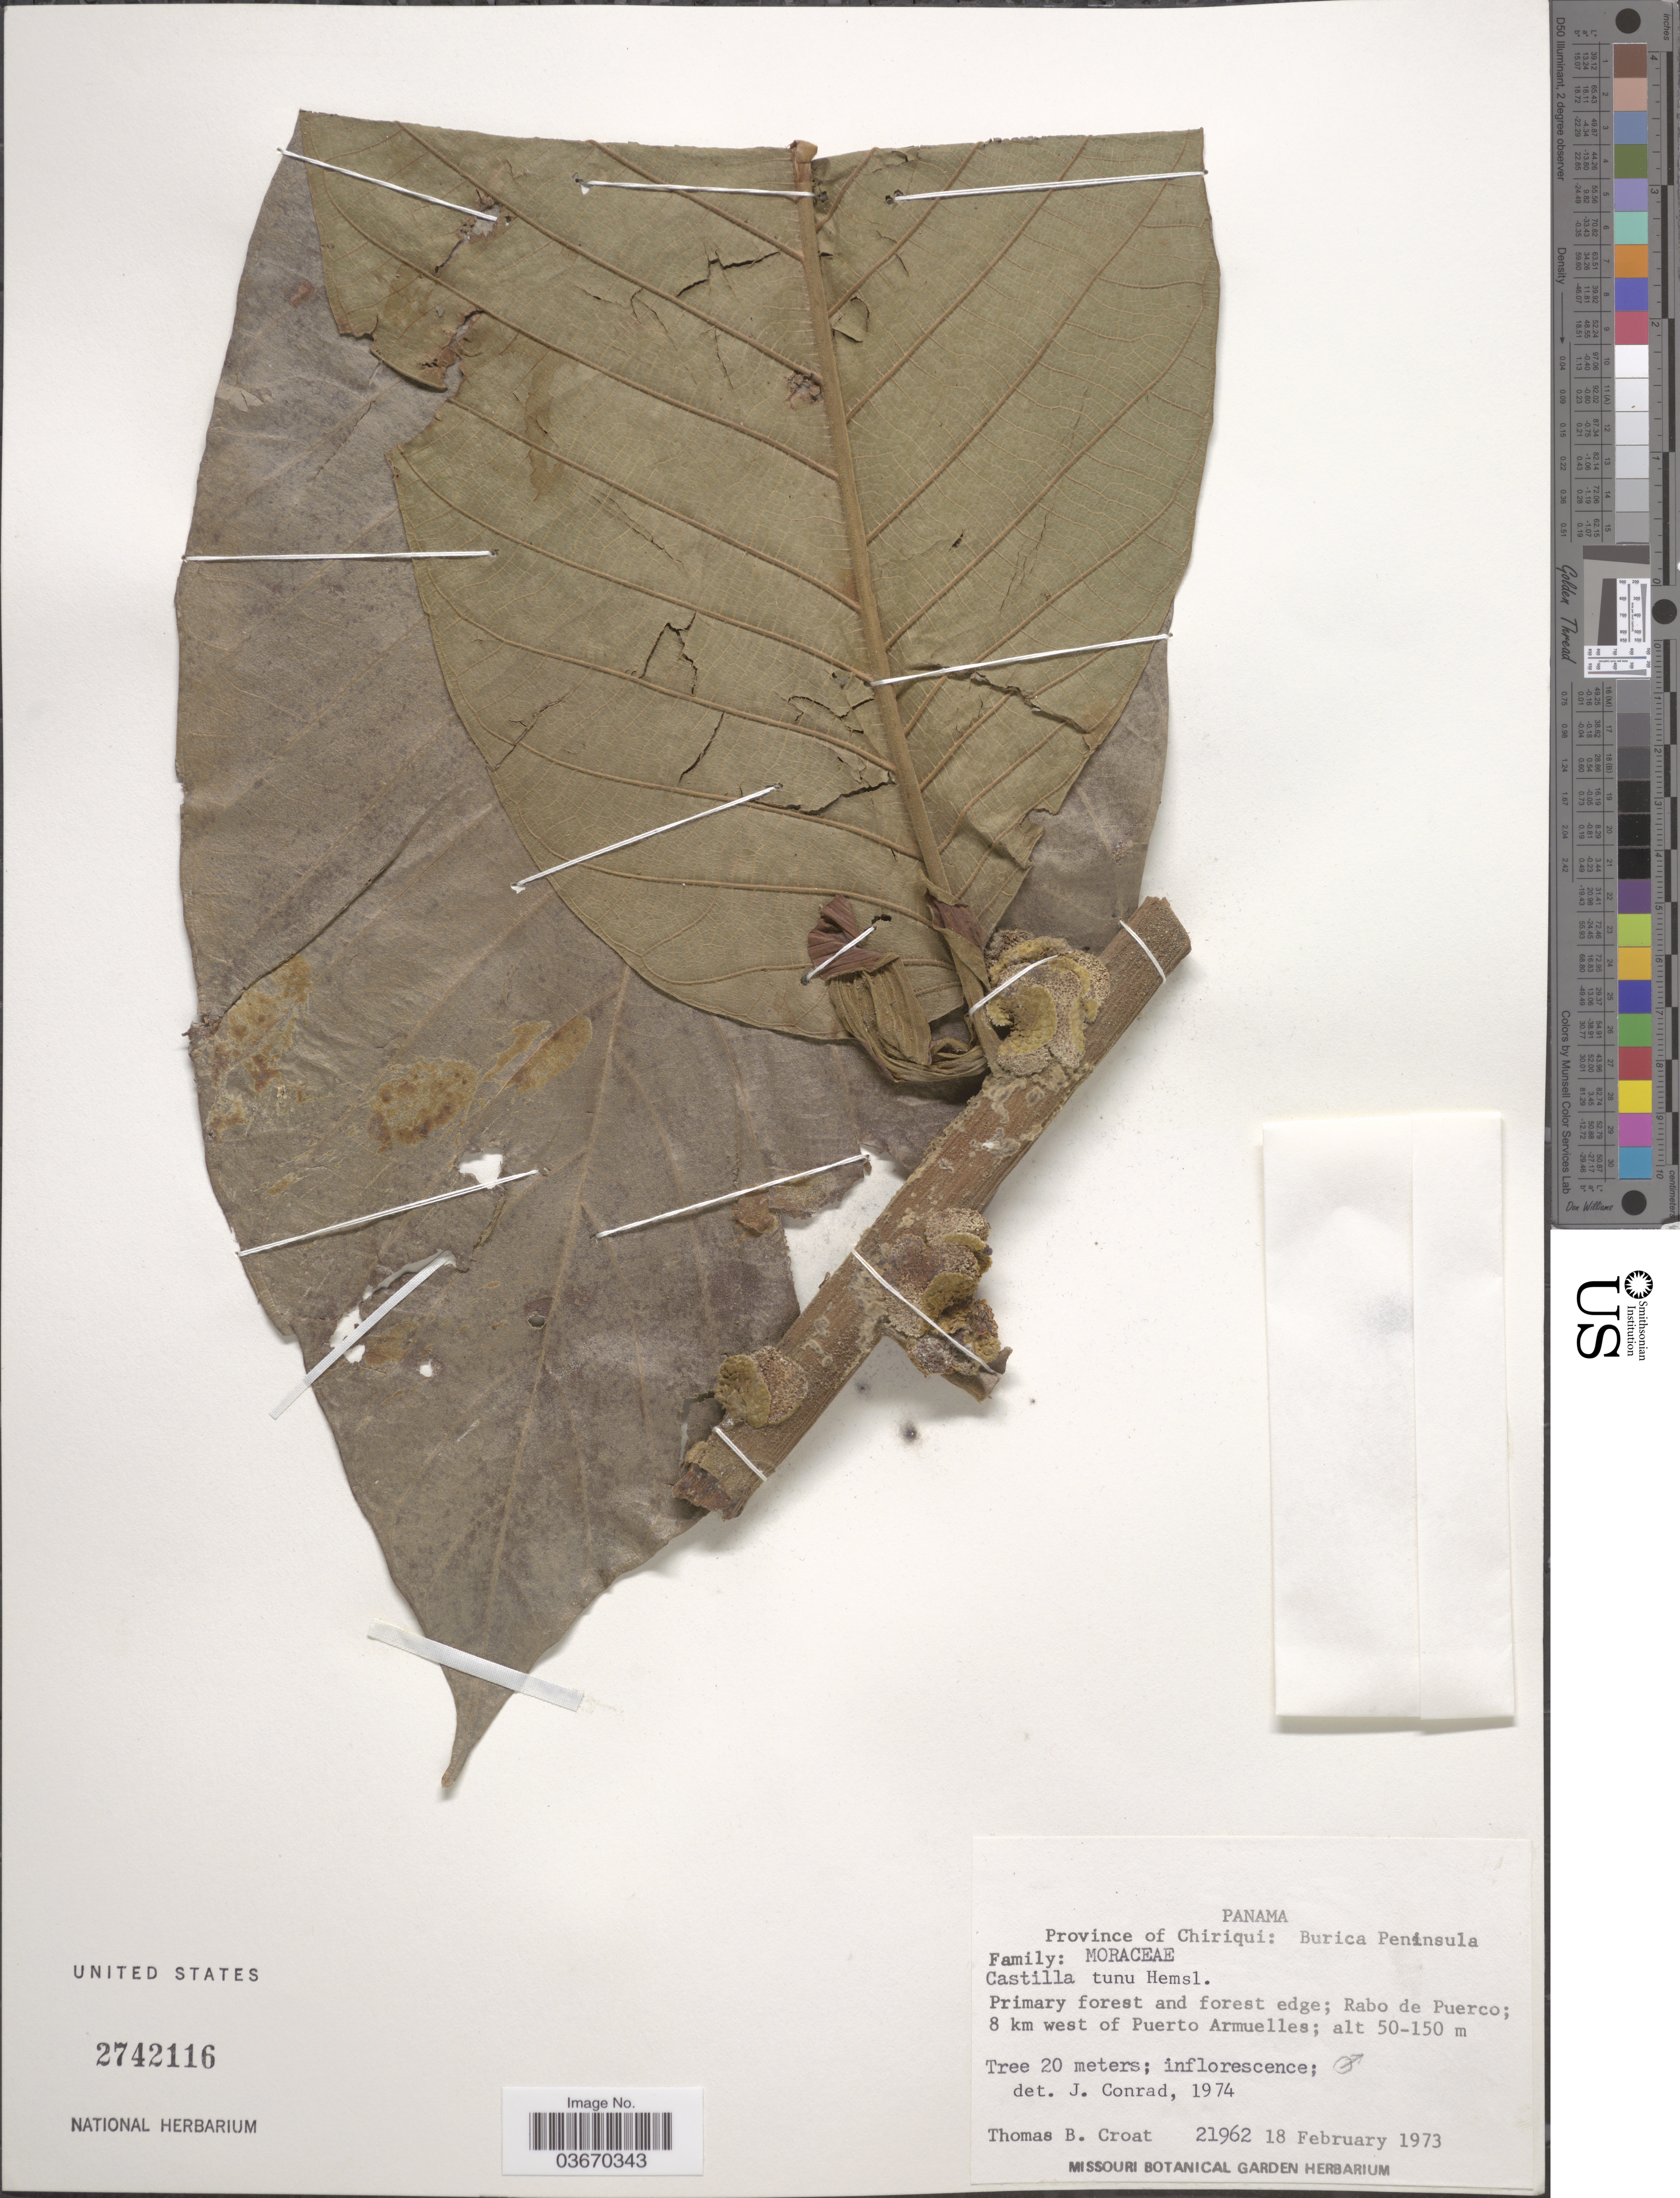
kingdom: Plantae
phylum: Tracheophyta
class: Magnoliopsida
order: Rosales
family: Moraceae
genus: Castilla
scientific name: Castilla tunu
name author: Hemsl.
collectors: T. B. Croat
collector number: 21962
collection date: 1973-02-18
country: Panama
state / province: Chiriqui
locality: Province of Chiriqui: Burica Peninsula. Primary forest and forest edge; Rabo de Puerco; 8 km west of Puerto Armuelles.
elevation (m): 50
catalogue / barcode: US 2742116